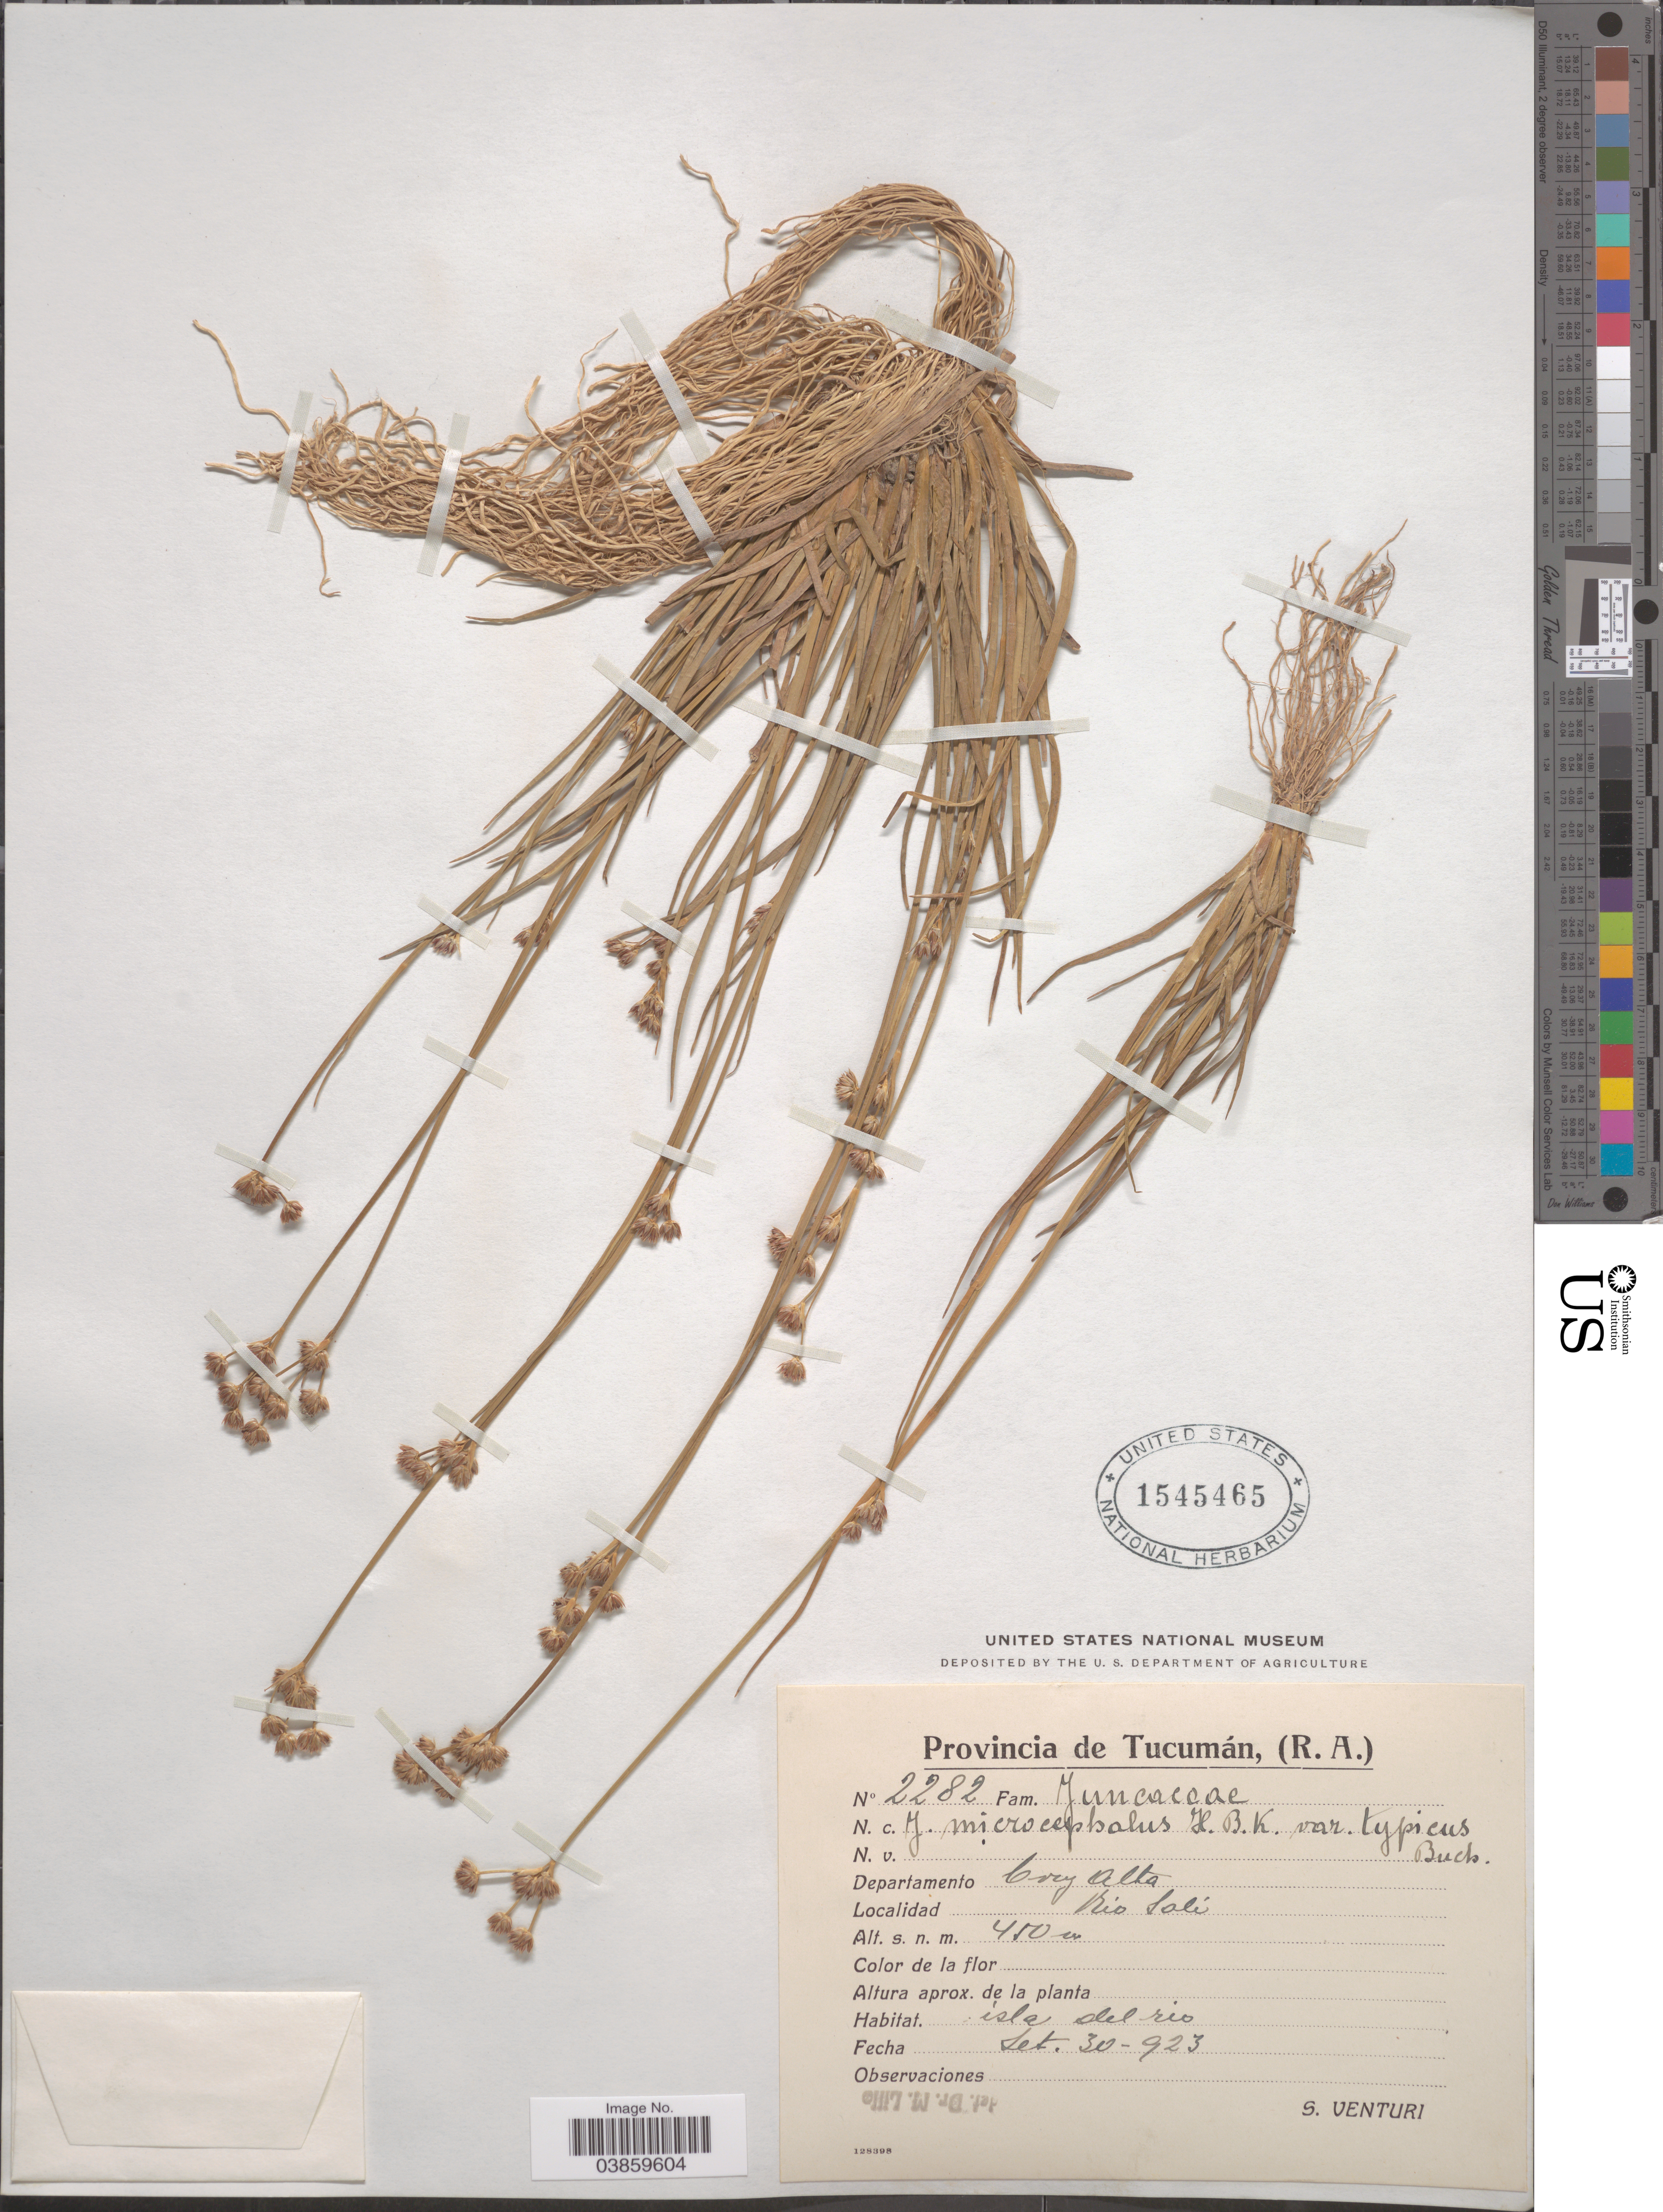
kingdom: Plantae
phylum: Tracheophyta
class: Liliopsida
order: Poales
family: Juncaceae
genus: Juncus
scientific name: Juncus microcephalus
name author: Kunth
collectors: S. Venturi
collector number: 2282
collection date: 1923-09-30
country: Argentina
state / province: Tucuman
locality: Departamento Cruz Alta. Rio Salí. Isla del rio.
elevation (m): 450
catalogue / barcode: US 1545465